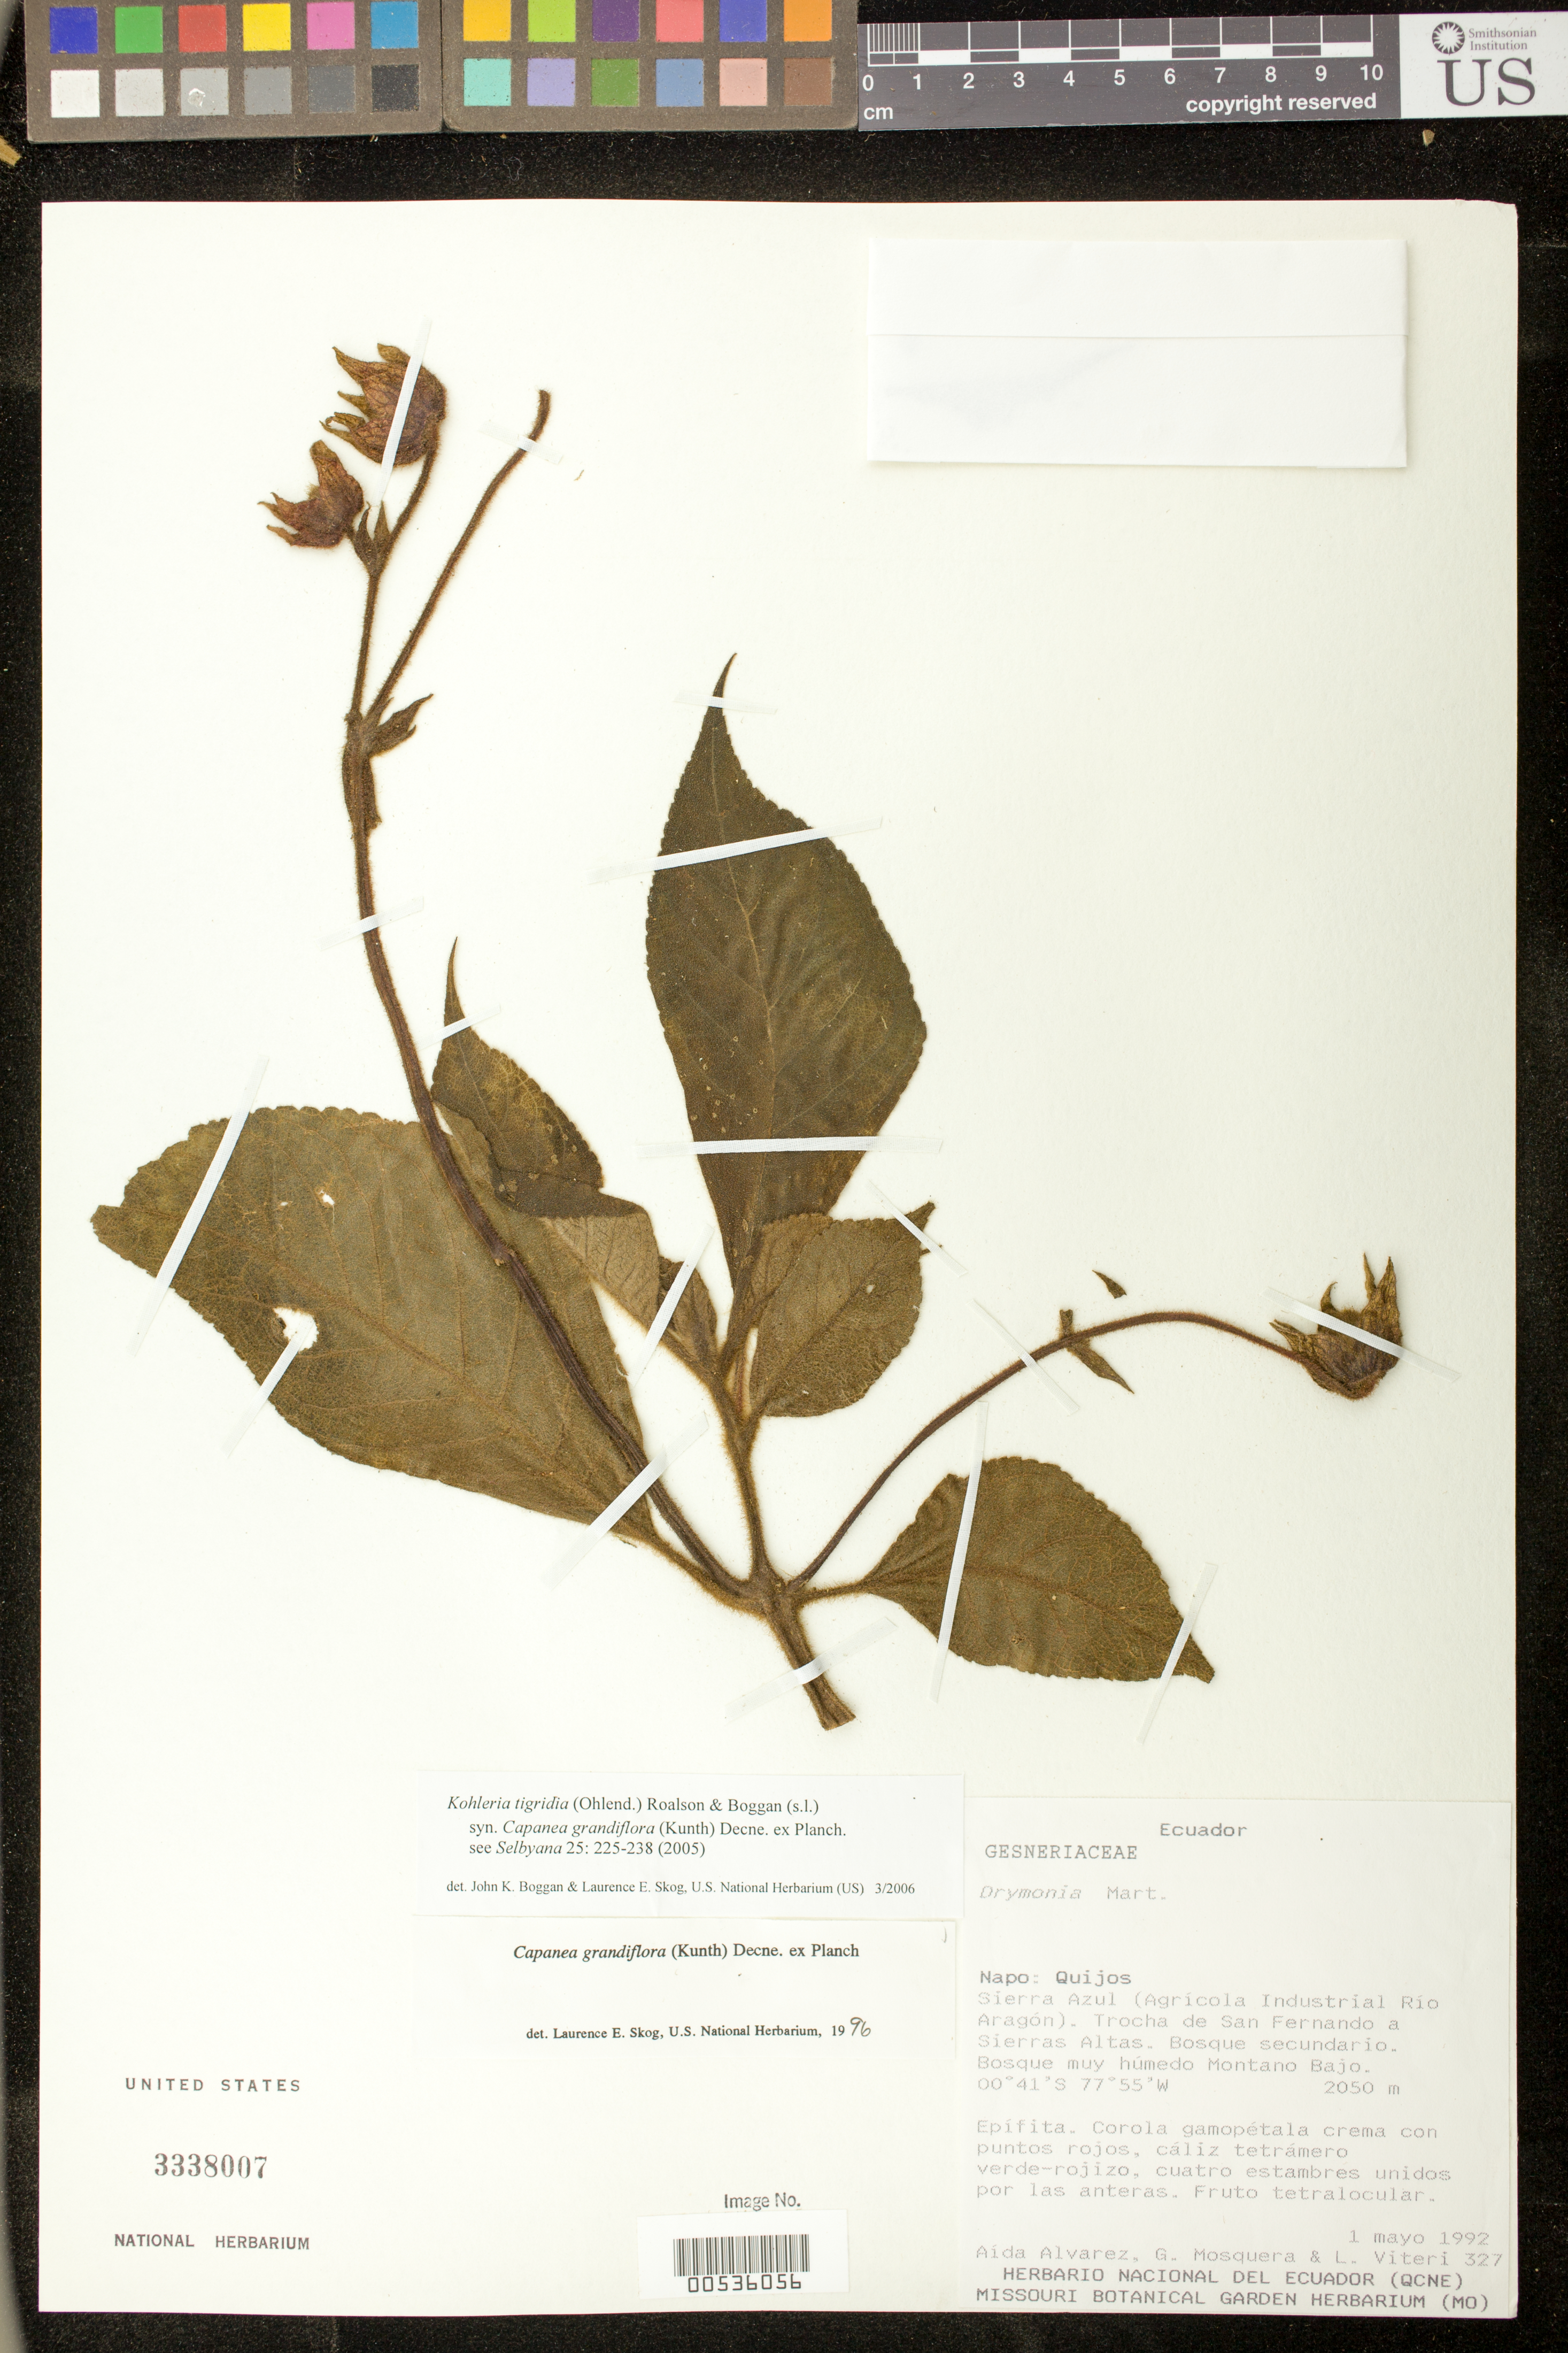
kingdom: Plantae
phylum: Tracheophyta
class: Magnoliopsida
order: Lamiales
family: Gesneriaceae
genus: Kohleria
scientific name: Kohleria tigridia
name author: (Ohlend.) Roalson & Boggan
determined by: Boggan, J. K.; Skog, L. E.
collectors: A. Alvarez, G. Mosquera & L. Vieteri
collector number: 327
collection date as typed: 01 May 1992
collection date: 1992-05-01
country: Ecuador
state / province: Napo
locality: Quijos; Sierra Azul (Agrícola Industrial Río Aragón). Trocha de San Fernando a Sierras Altas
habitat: Bosque secundario; bosque muy húmedo montano bajo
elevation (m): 2050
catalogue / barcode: US 3338007